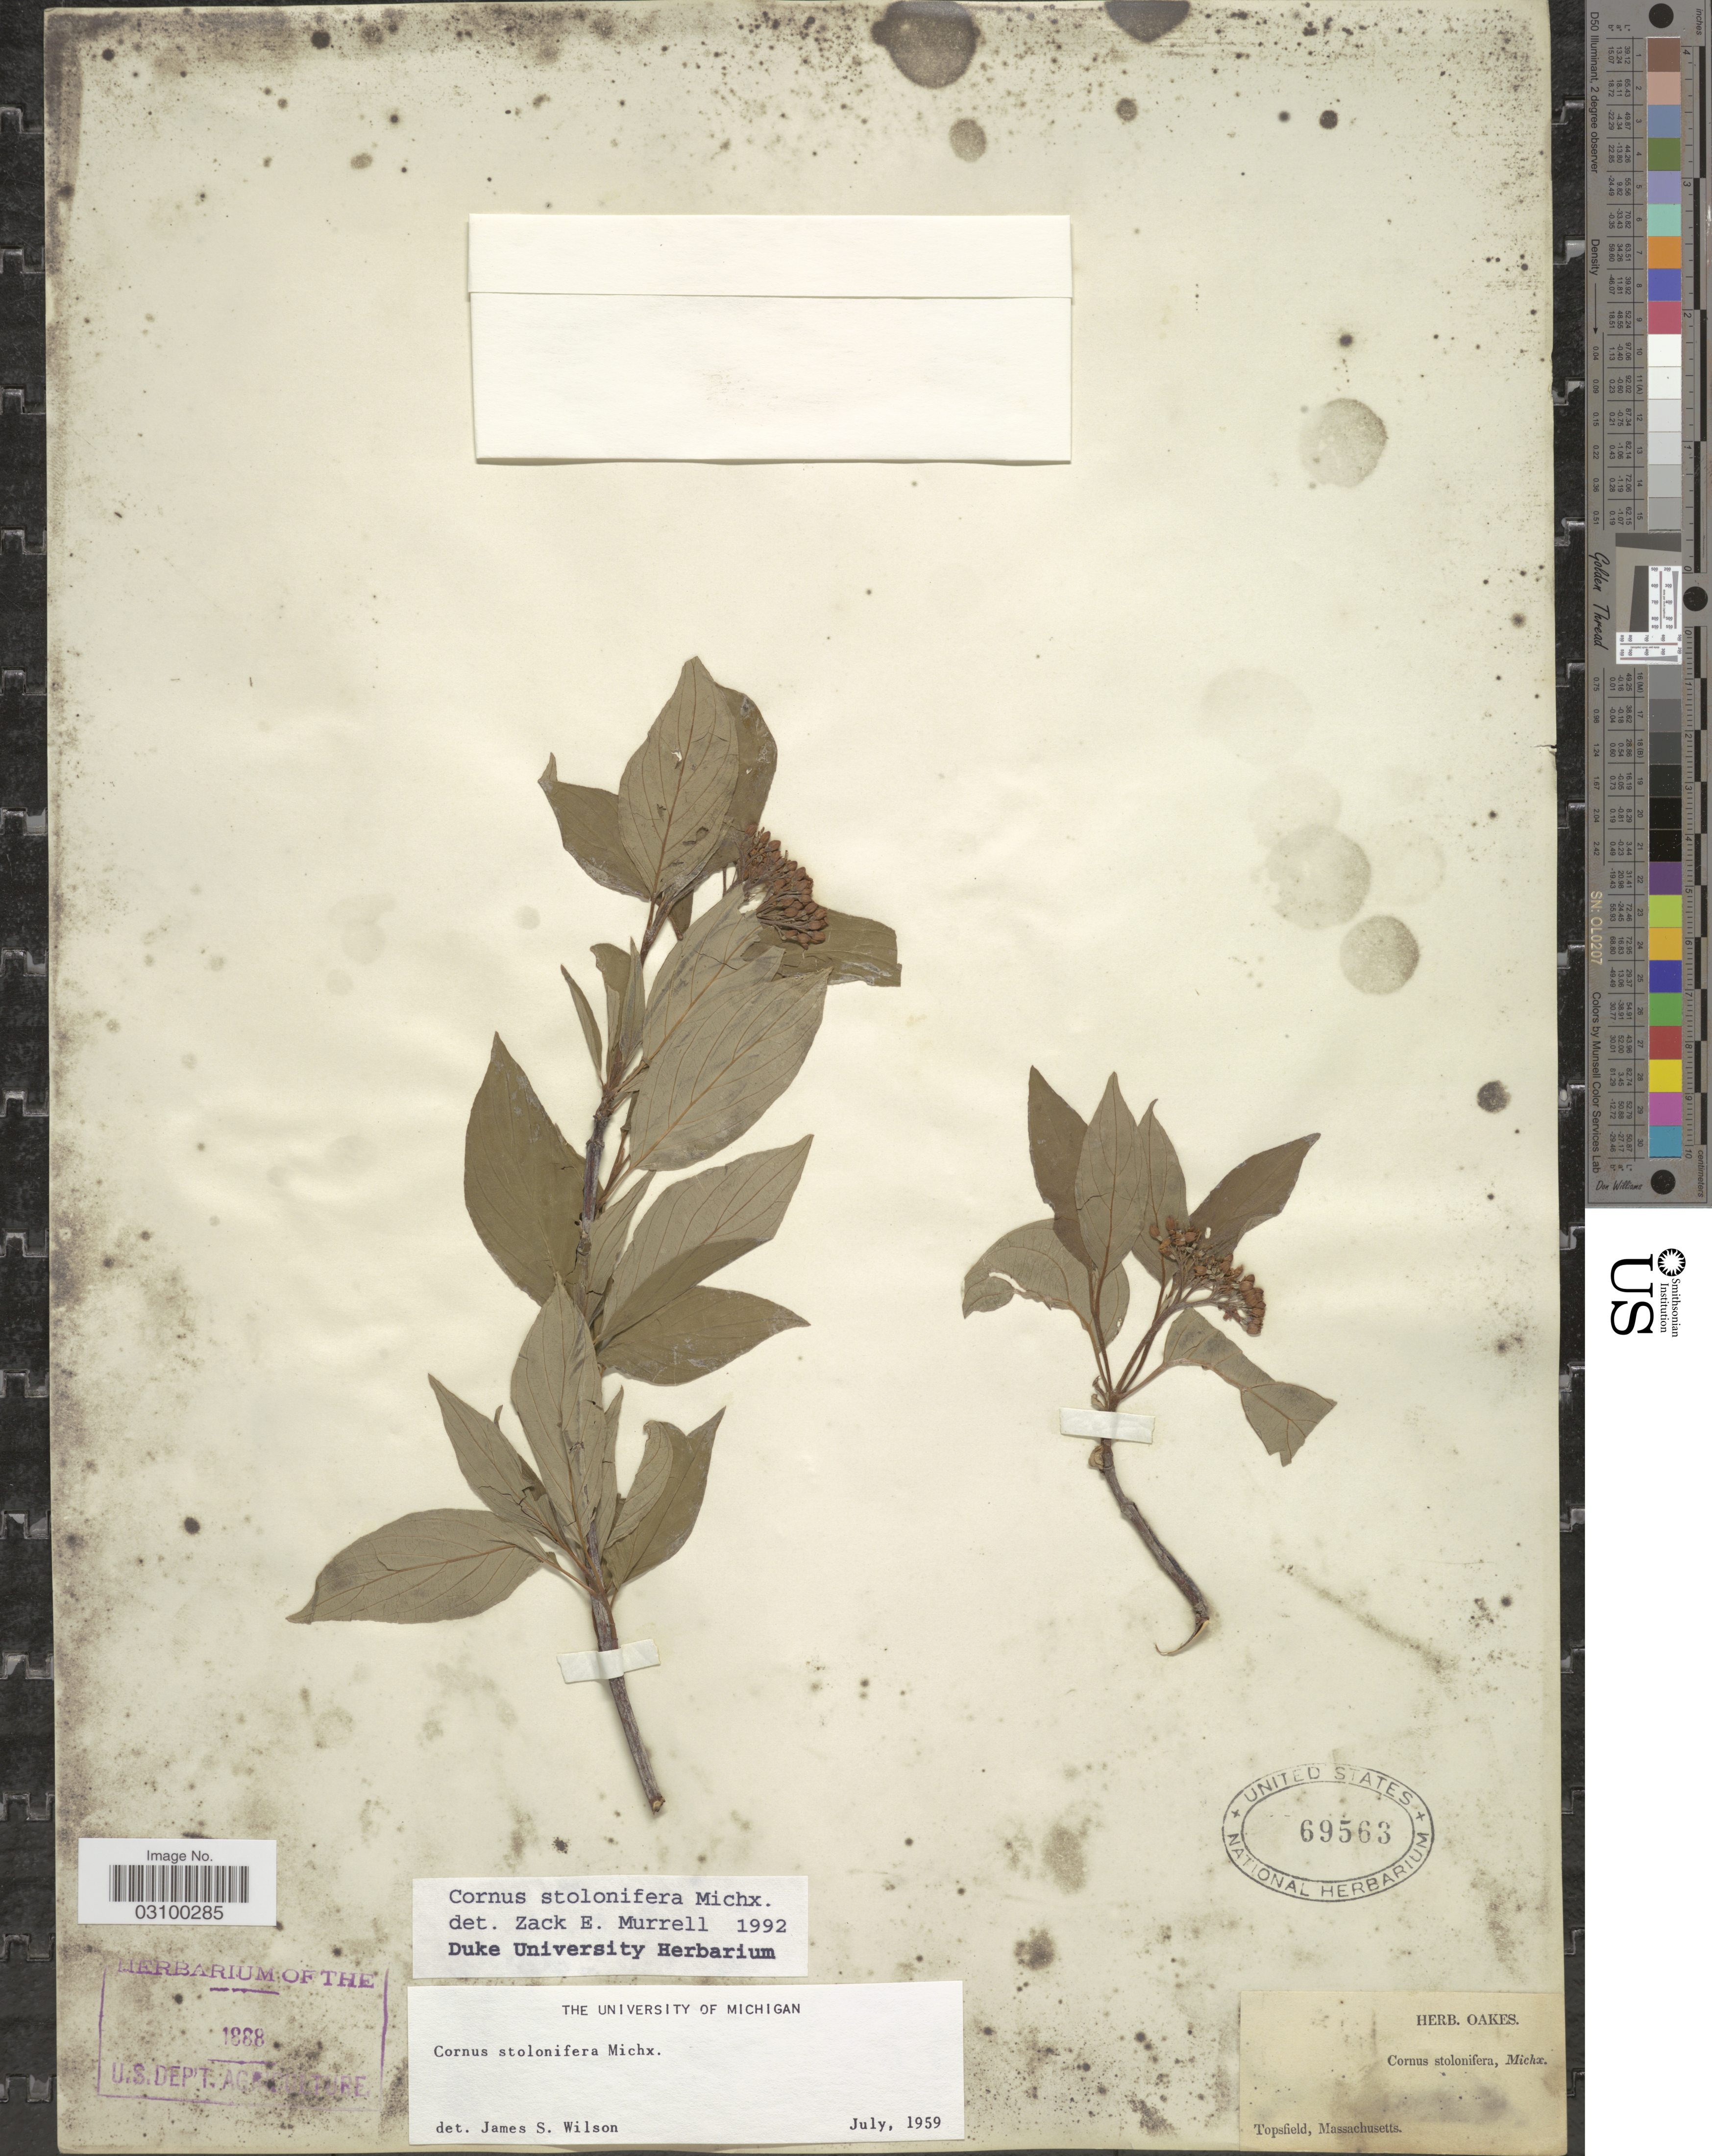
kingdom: Plantae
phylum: Tracheophyta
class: Magnoliopsida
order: Cornales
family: Cornaceae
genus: Cornus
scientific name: Cornus sericea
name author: L.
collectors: ex herb. Oakes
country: United States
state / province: Massachusetts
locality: Topsfield.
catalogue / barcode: US 69563